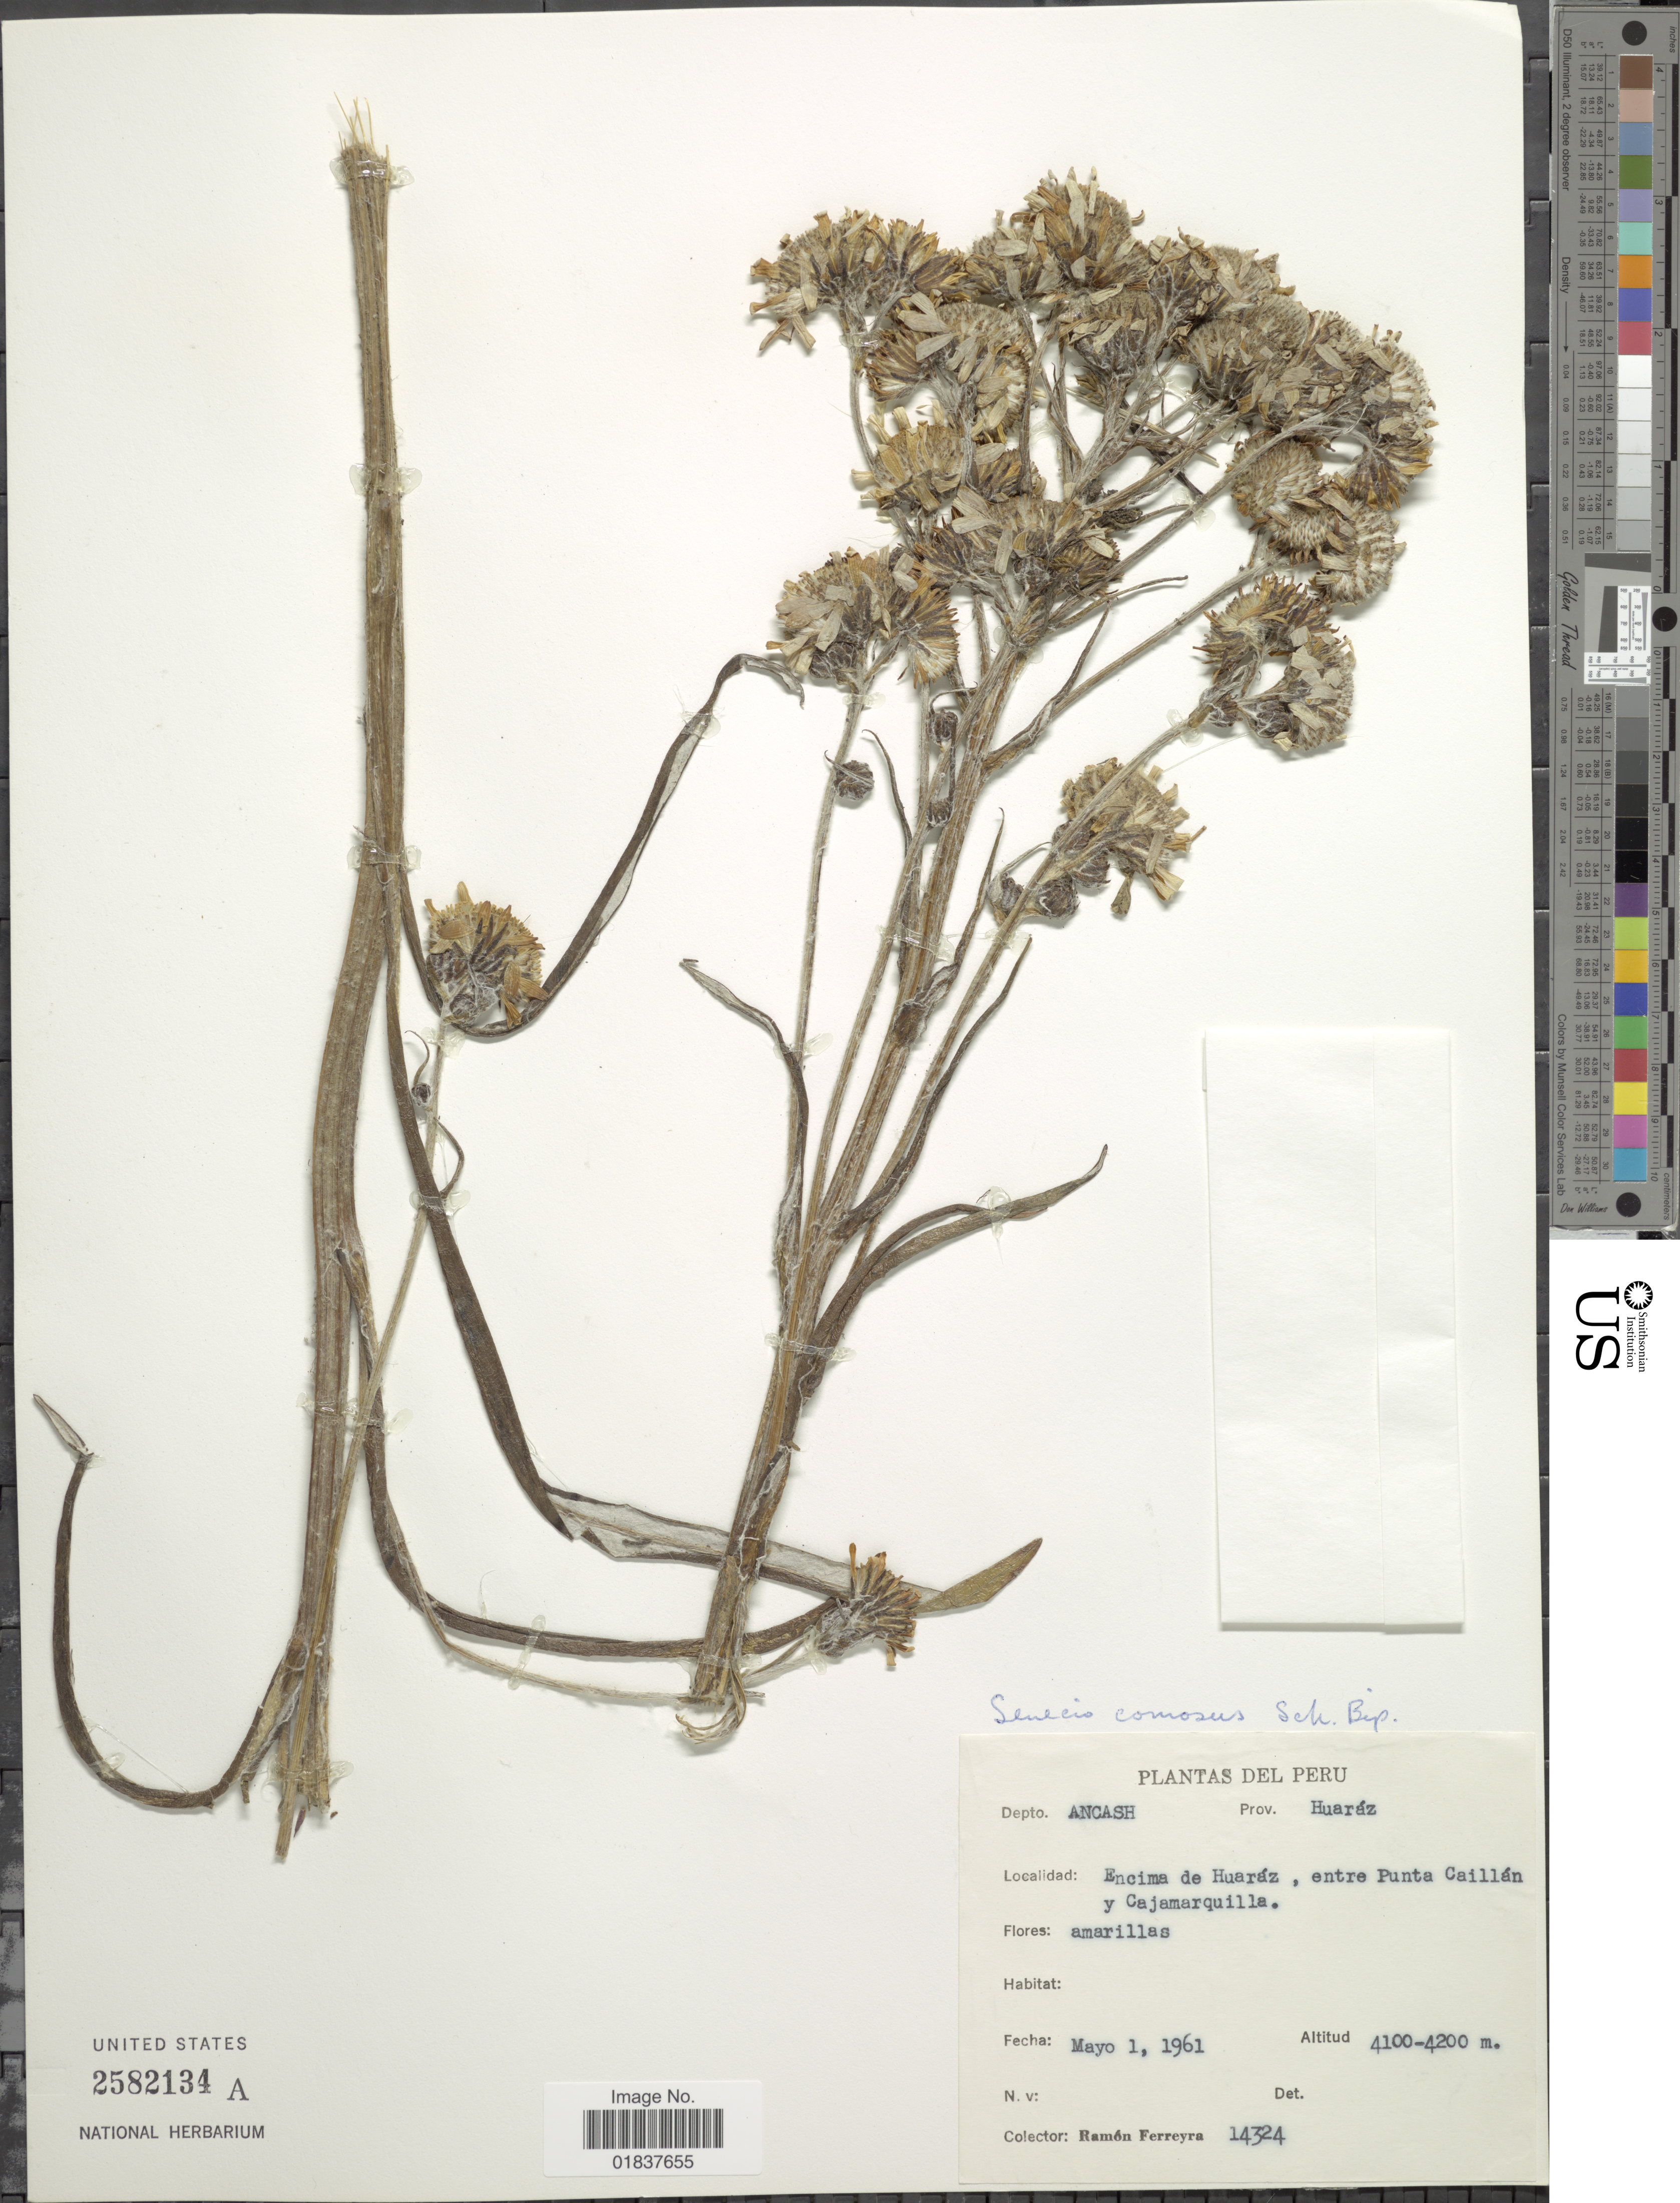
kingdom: Plantae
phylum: Tracheophyta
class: Magnoliopsida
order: Asterales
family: Asteraceae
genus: Senecio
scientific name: Senecio comosus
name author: Sch. Bip.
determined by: Salomon, Luciana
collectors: R. A. Ferreyra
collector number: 14324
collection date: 1961-05-01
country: Peru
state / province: Ancash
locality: Prov. Huaraz, Encima de Huaraz, entre Punta Caillan y Cajamarquilla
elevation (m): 4100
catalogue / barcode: US 2582134A